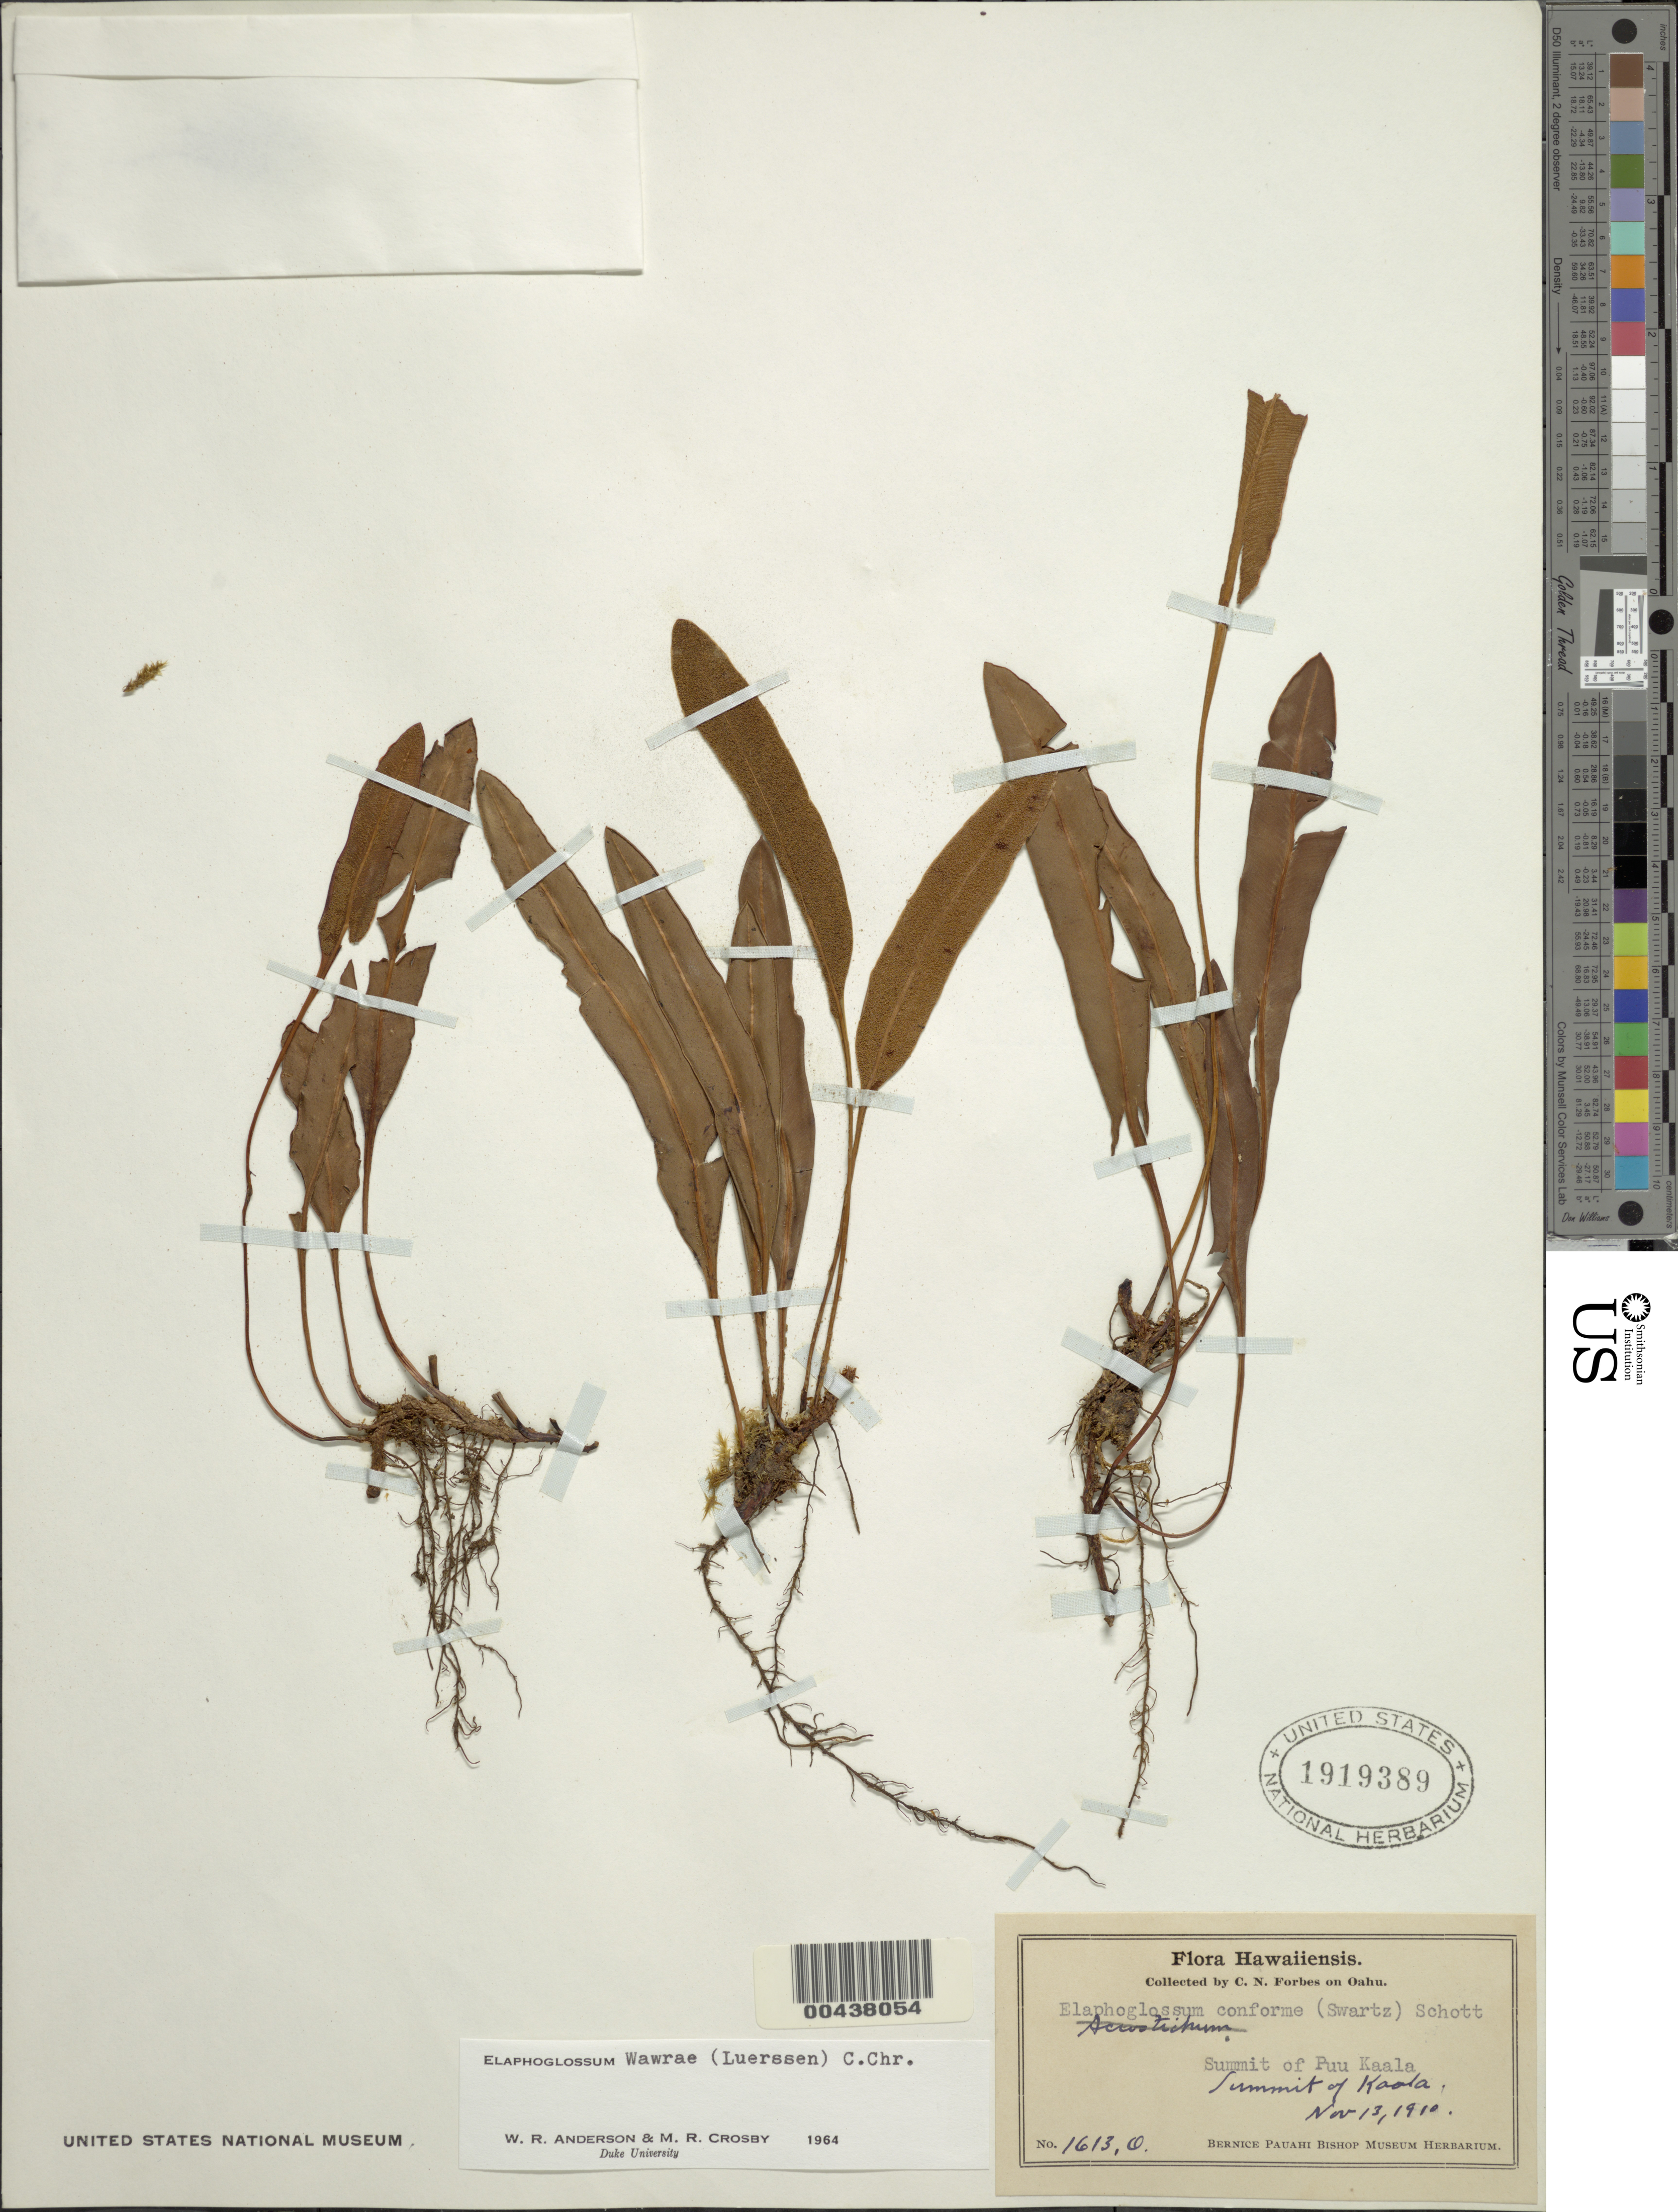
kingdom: Plantae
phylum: Tracheophyta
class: Polypodiopsida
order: Polypodiales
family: Dryopteridaceae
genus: Elaphoglossum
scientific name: Elaphoglossum wawrae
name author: (Luerss.) C. Chr.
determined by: Anderson, W. R.; Crosby, M.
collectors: C. N. Forbes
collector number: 1613.O.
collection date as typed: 13 Nov 1910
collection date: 1910-11-13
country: United States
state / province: Hawaii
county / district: Honolulu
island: Oahu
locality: Summit of Puu Kaala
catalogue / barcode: US 1919389